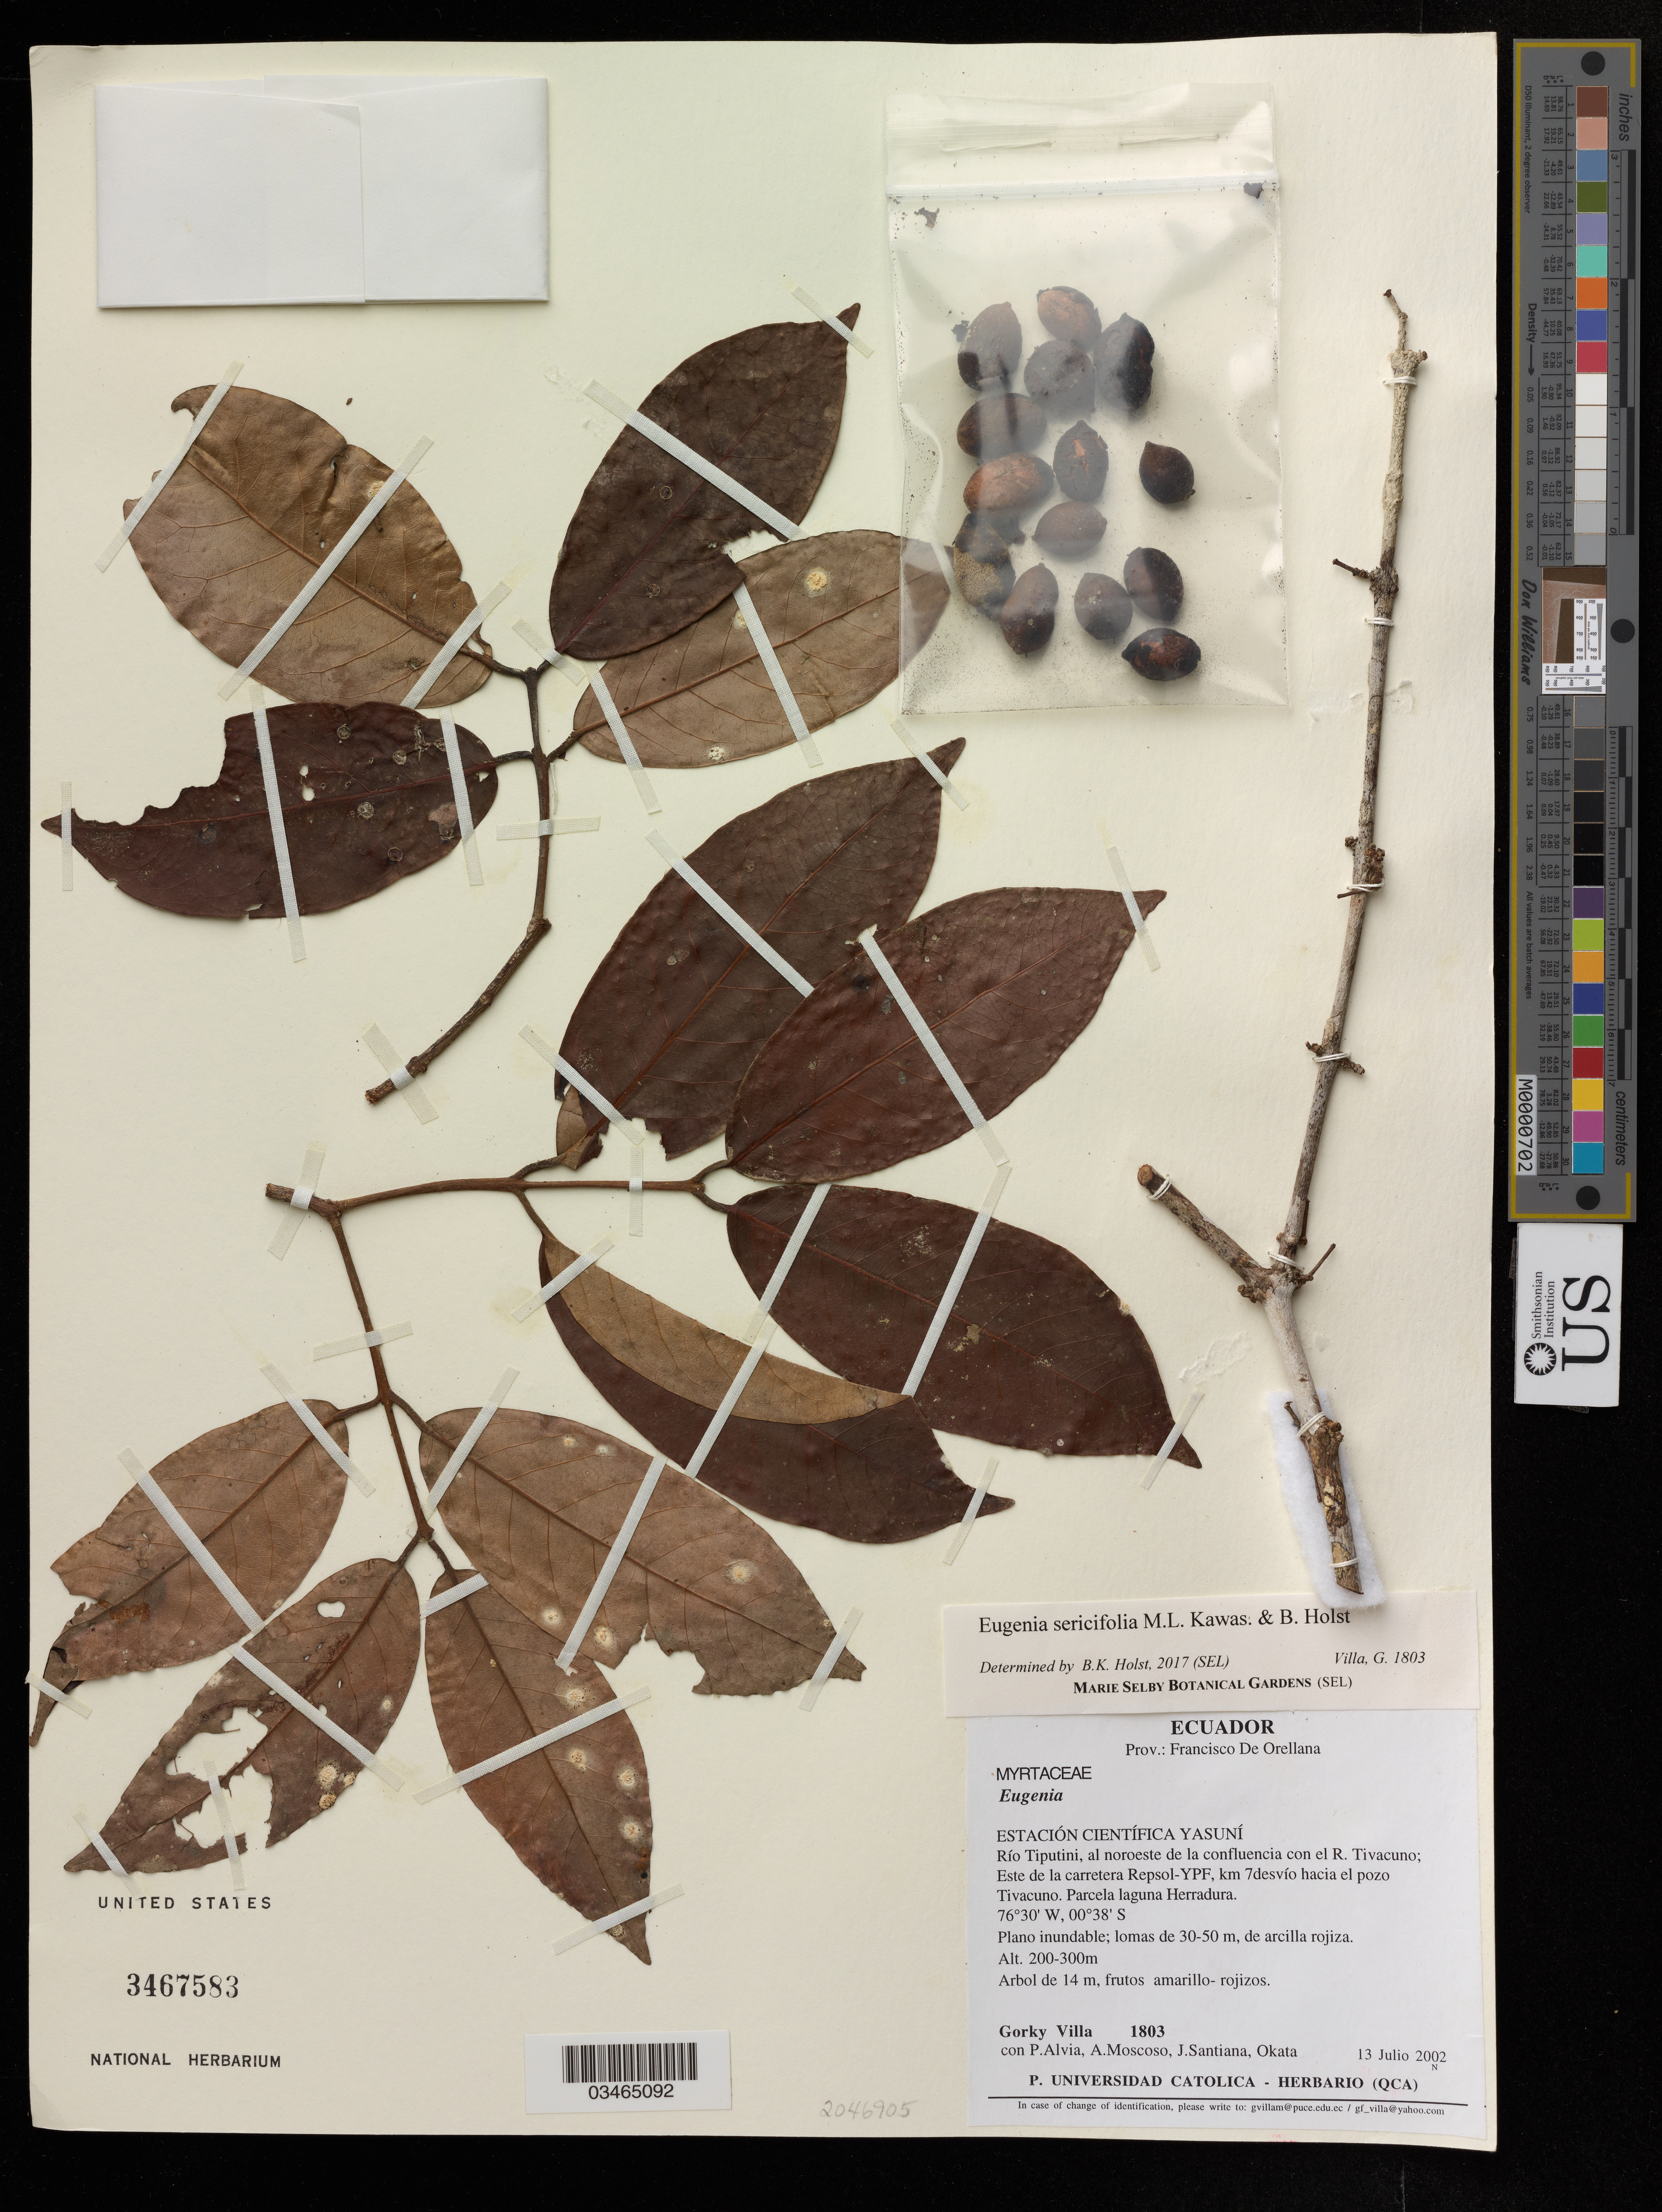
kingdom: Plantae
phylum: Tracheophyta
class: Magnoliopsida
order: Myrtales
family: Myrtaceae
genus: Eugenia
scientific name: Eugenia sericifolia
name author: M.L. Kawas. & B. Holst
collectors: G. Villa, P. Alvia & A. Moscoso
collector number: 1803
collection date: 2002-07-13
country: Ecuador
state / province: Orellana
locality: Río Tiputini, al noroeste de la confluencia con el R. Tivacuno; Este de la carretera Repsol-YPF, km 7 desvio hacia pozo Tivacuno. Parcela laguna Herradura.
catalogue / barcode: US 3467583